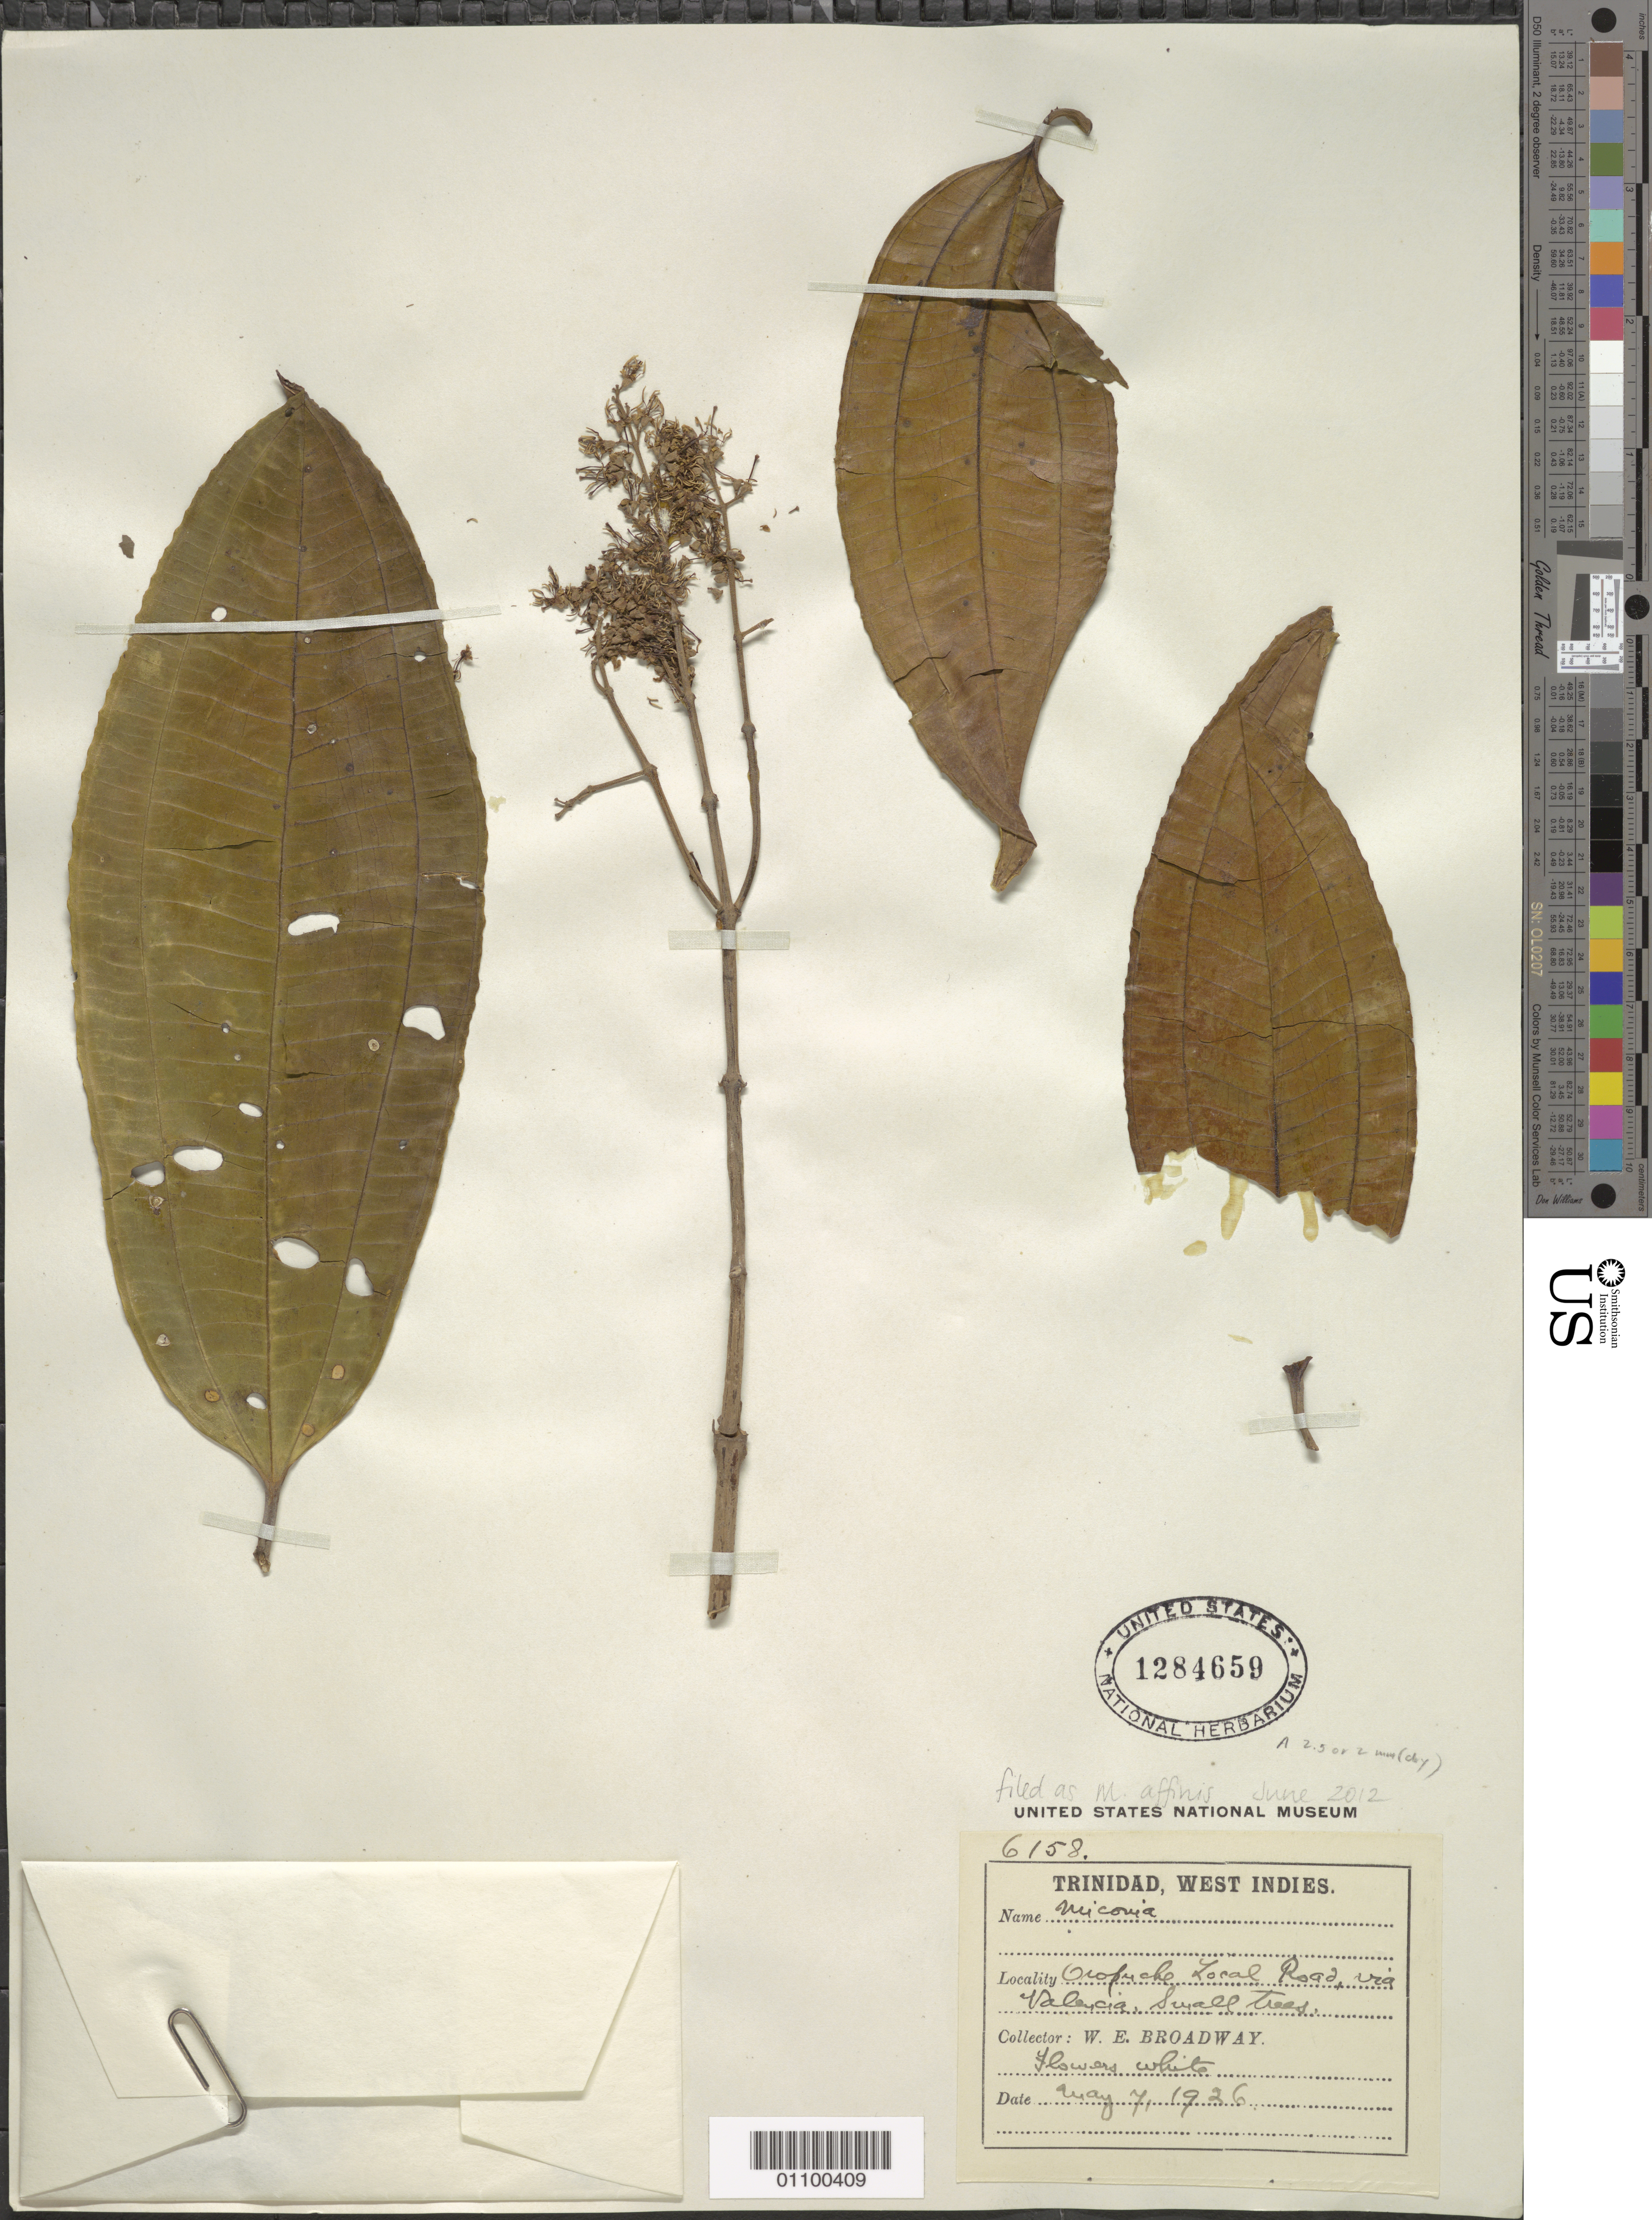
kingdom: Plantae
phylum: Tracheophyta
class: Magnoliopsida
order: Myrtales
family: Melastomataceae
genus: Miconia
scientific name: Miconia affinis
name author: DC.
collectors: W. E. Broadway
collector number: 6158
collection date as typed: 07 May 1926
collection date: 1926-05-07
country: Trinidad and Tobago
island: Trinidad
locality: Oropuche Local Road, via Valencia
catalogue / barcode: US 1284659